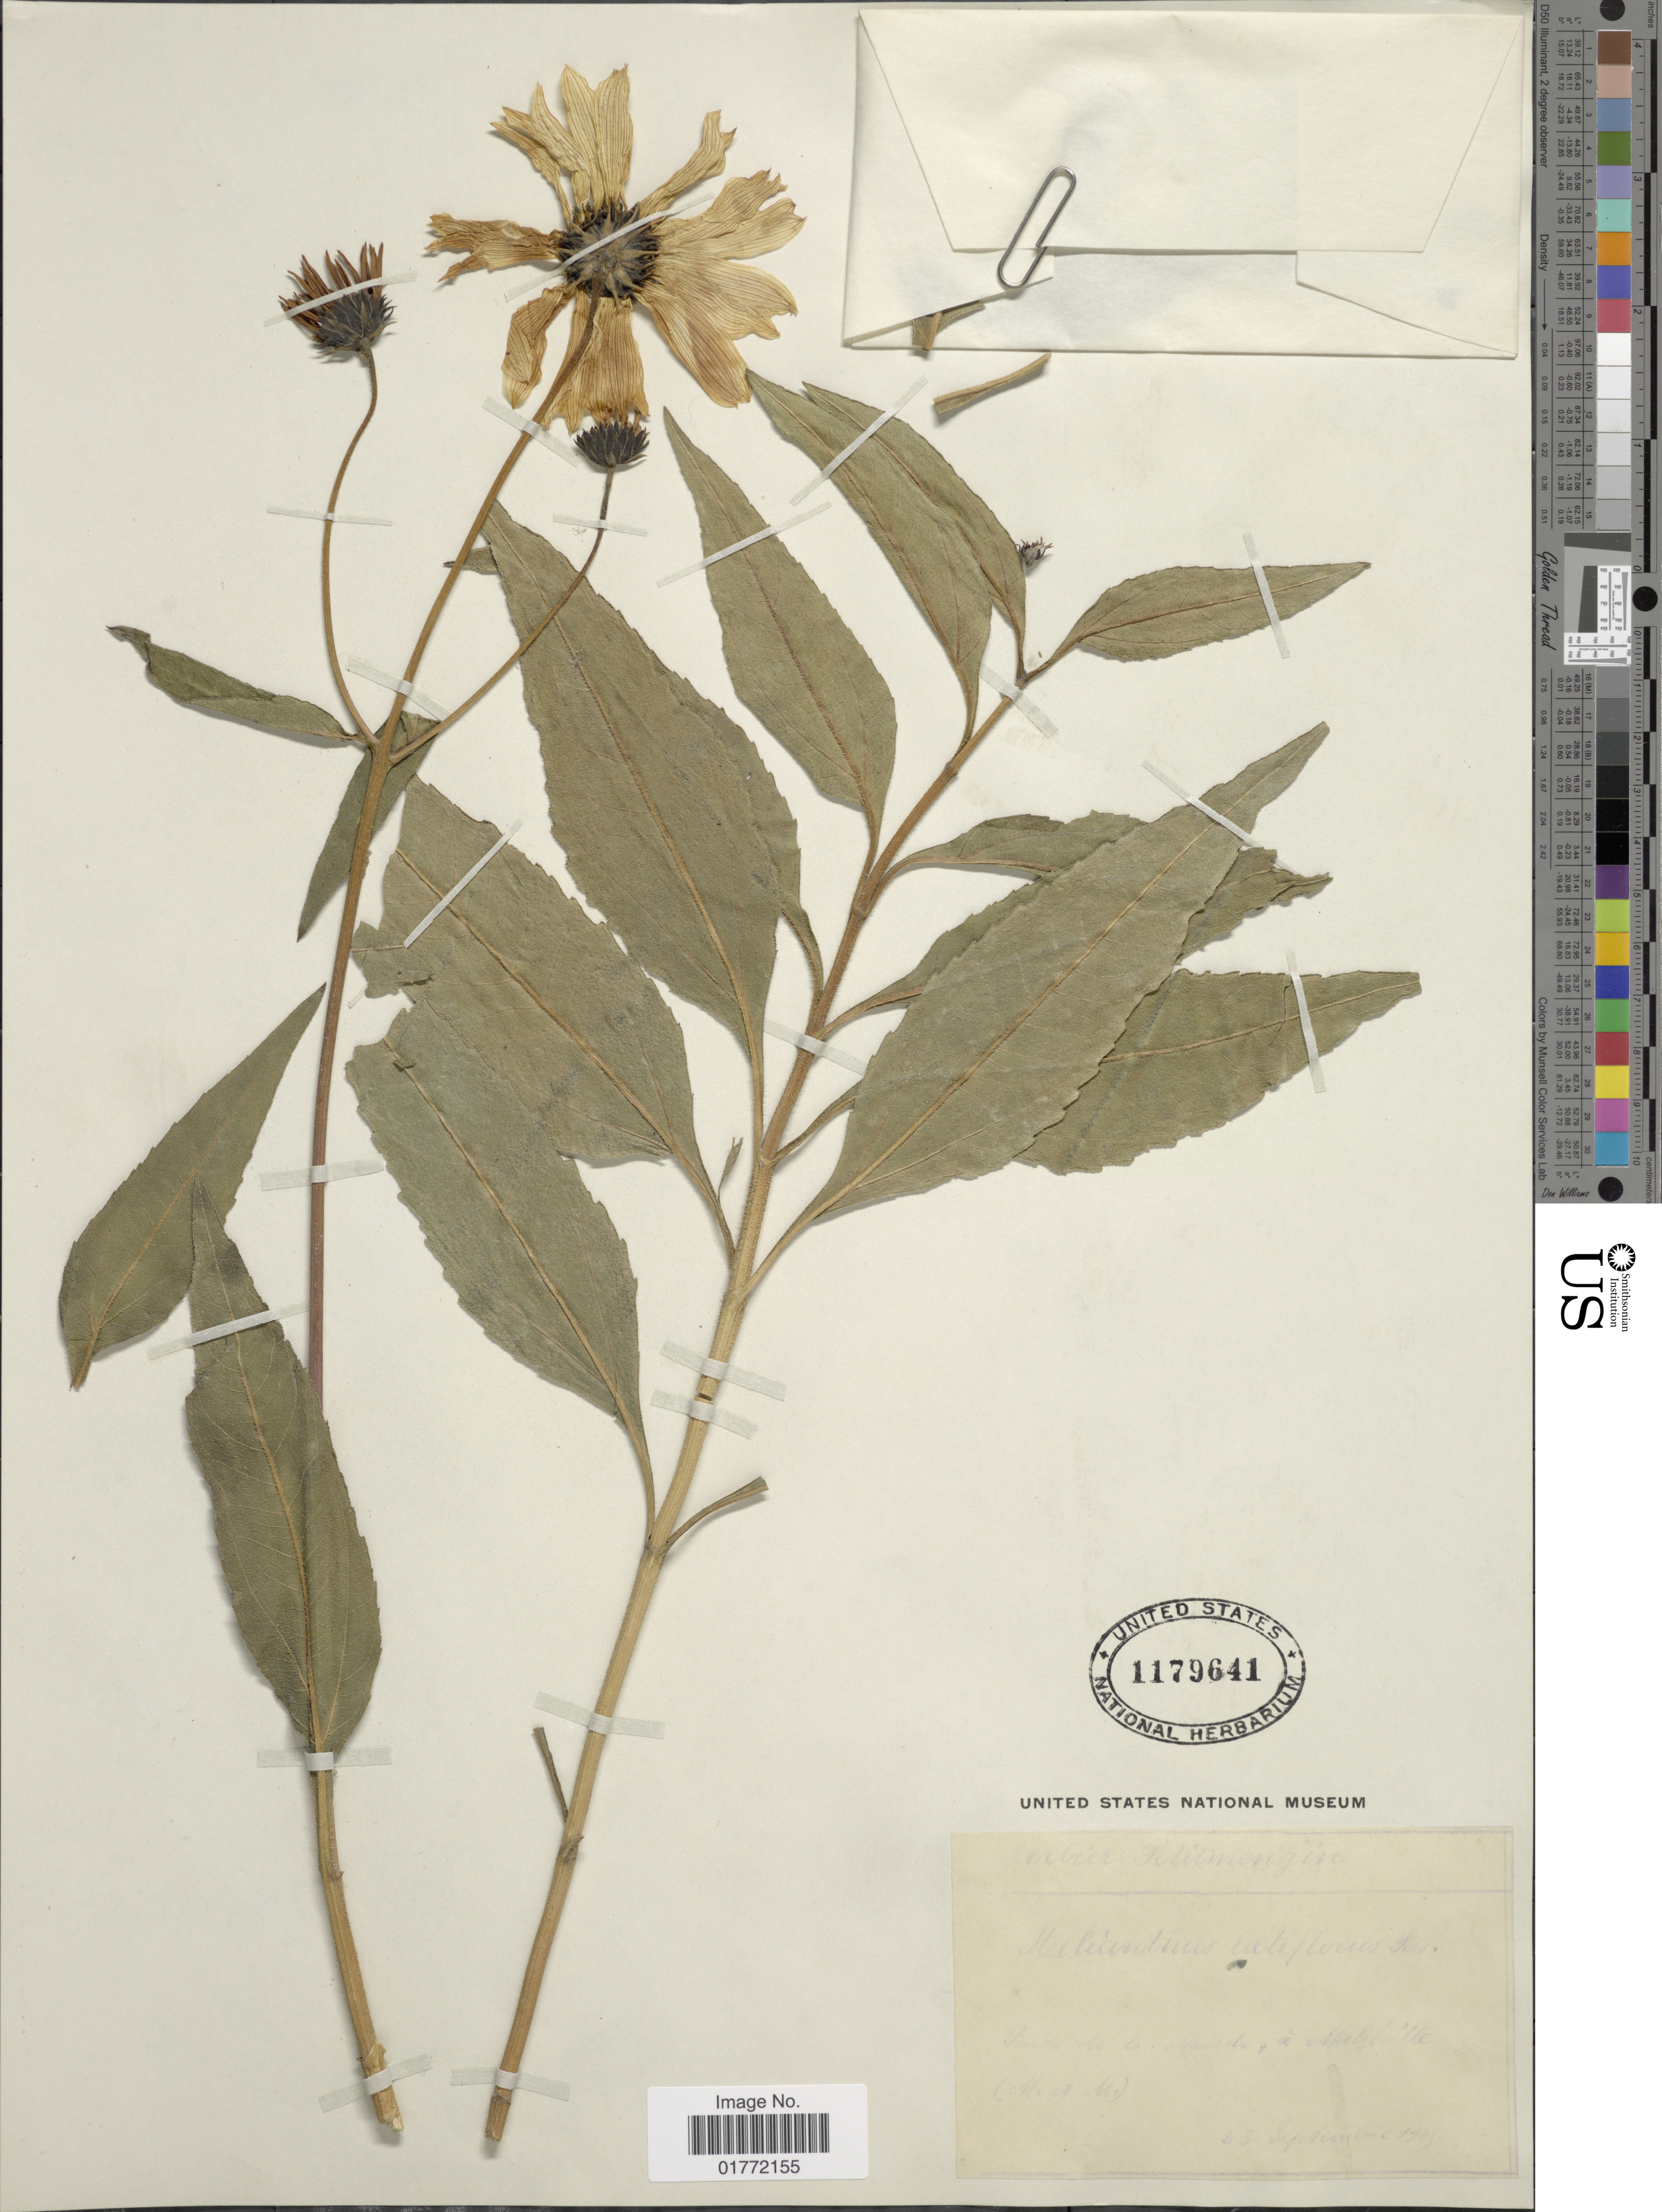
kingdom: Plantae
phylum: Tracheophyta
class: Magnoliopsida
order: Asterales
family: Asteraceae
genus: Helianthus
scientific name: Helianthus sp.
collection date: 1908-09-23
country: France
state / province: Grand Est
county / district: Meurthe-et-Moselle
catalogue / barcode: US 1179641